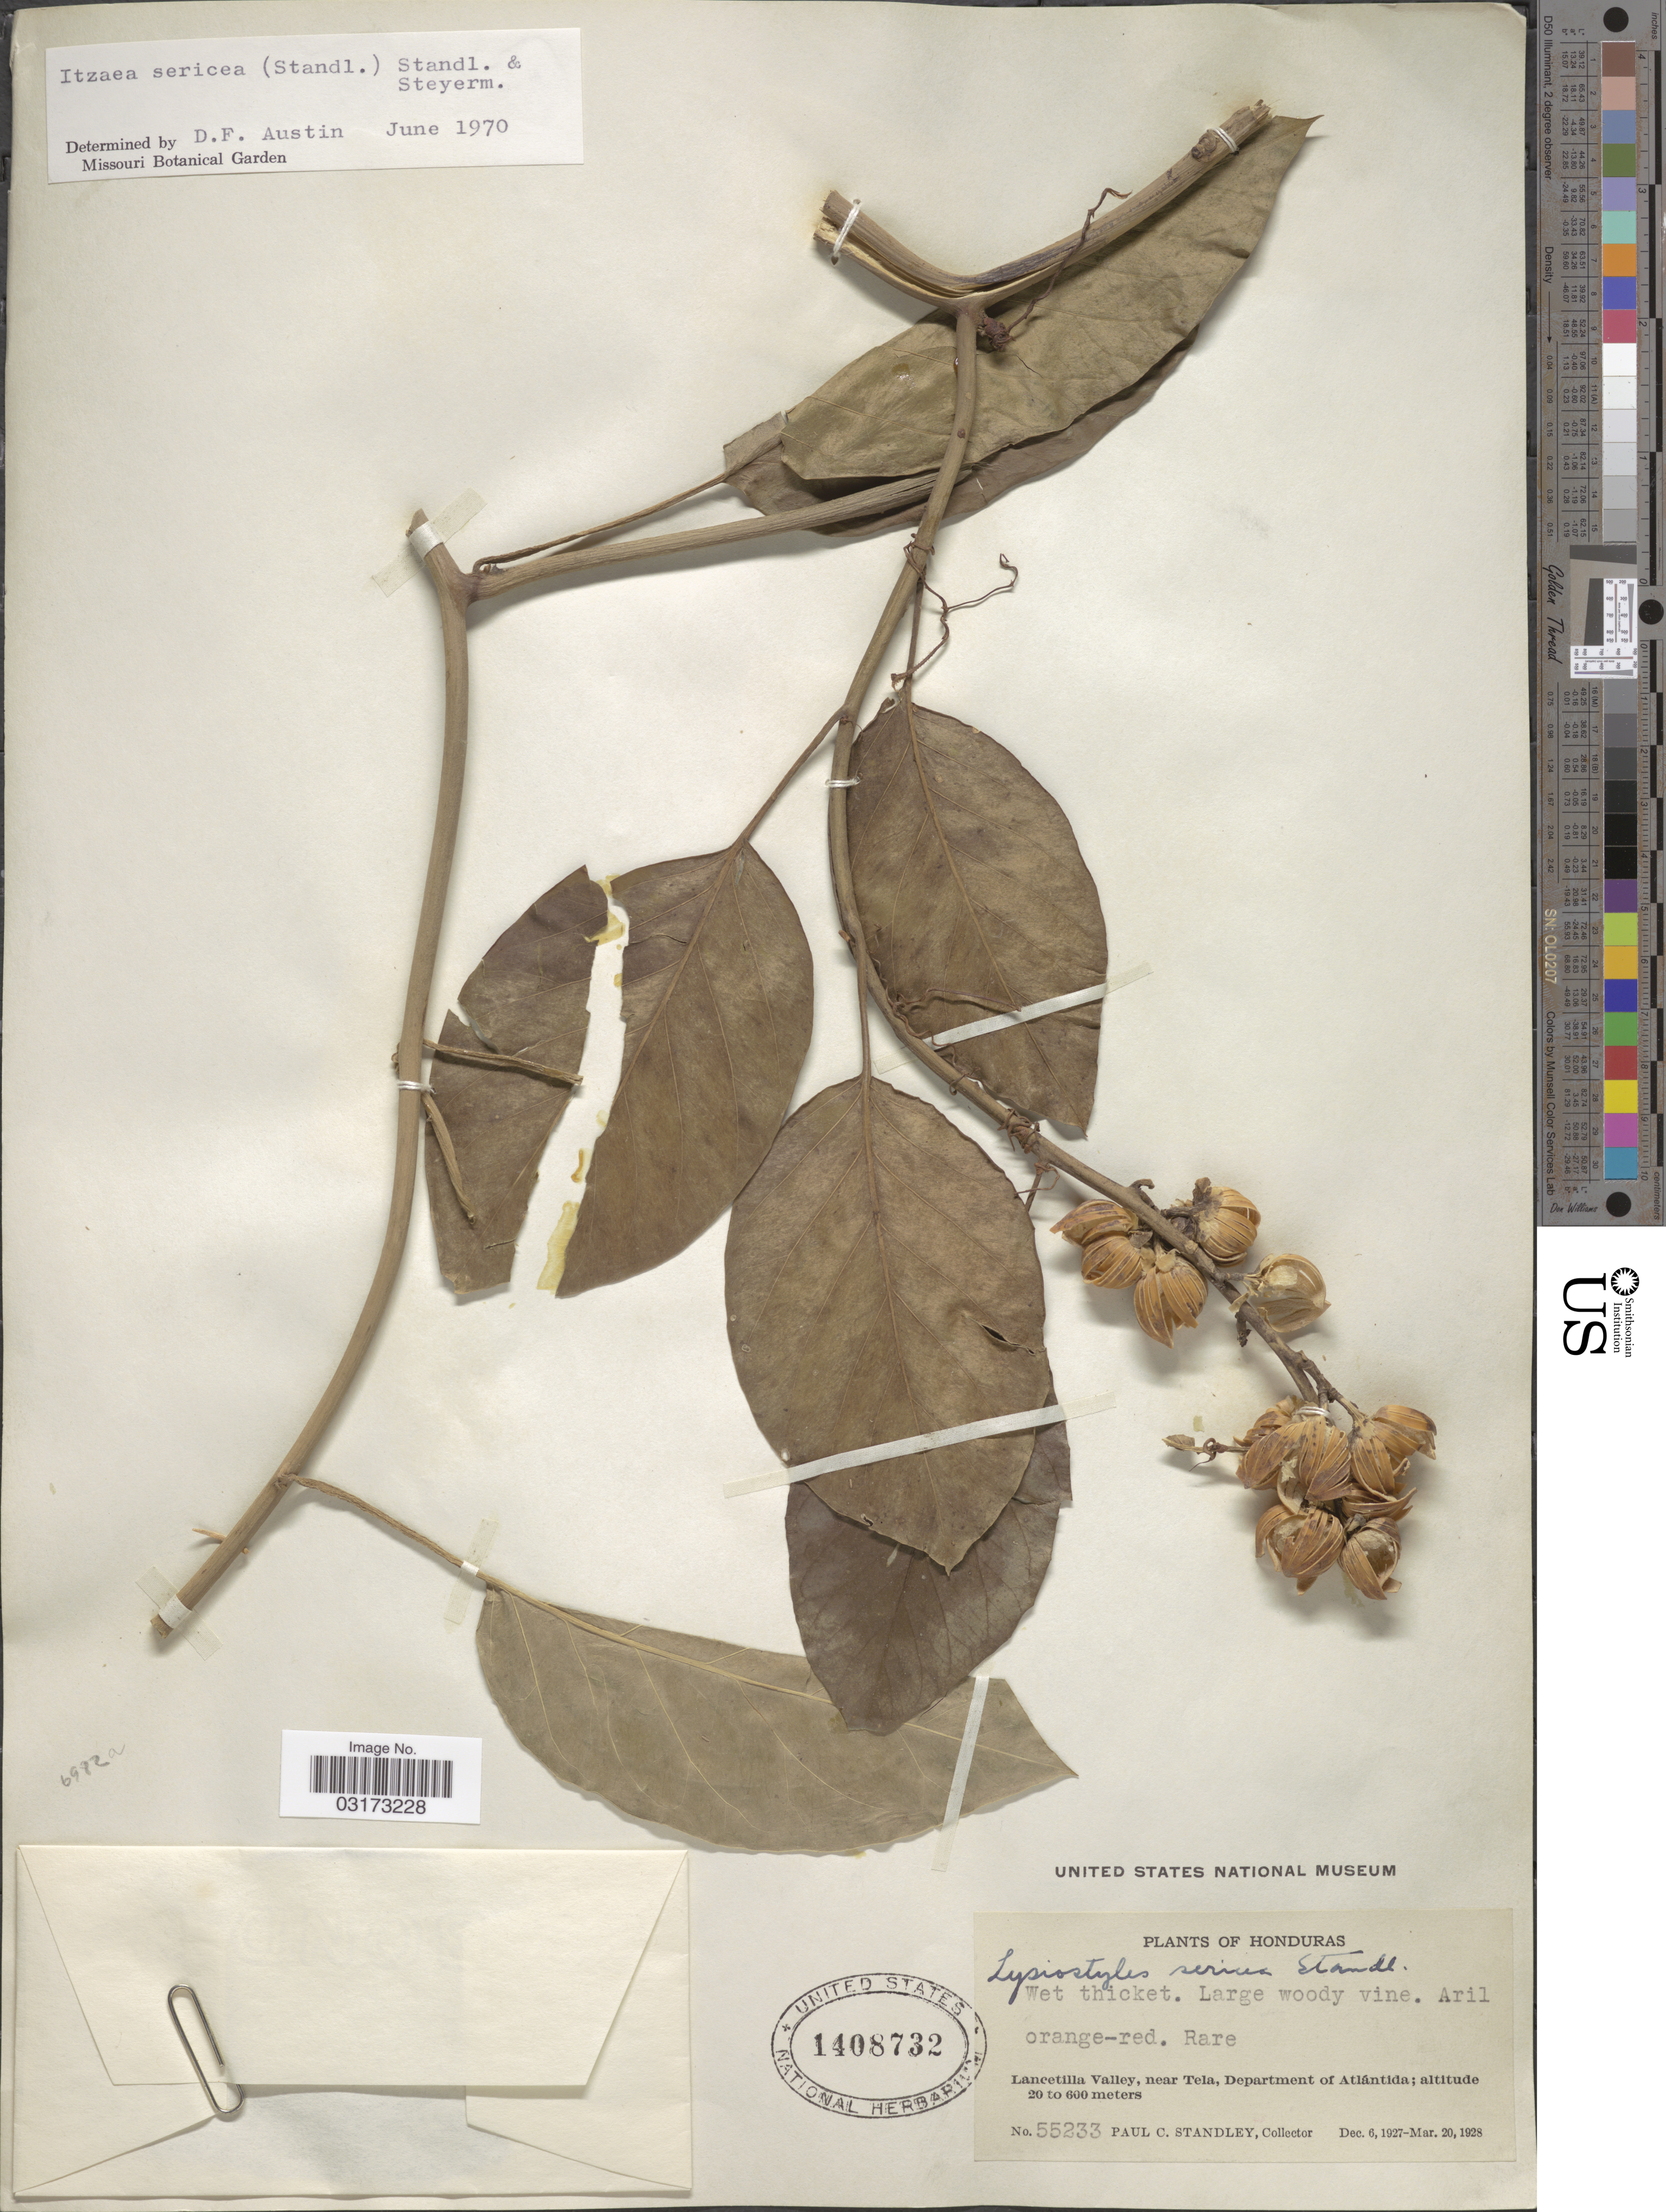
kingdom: Plantae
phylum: Tracheophyta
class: Magnoliopsida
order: Solanales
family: Convolvulaceae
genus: Itzaea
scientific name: Itzaea sericea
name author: (Standl.) Standl. & Steyerm.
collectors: P. C. Standley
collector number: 55233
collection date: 1927-12-06/1928-03-20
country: Honduras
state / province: Atlántida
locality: Lancetilla Valley, near Tela, Department of Atlántida.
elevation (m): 20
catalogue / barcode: US 1408732